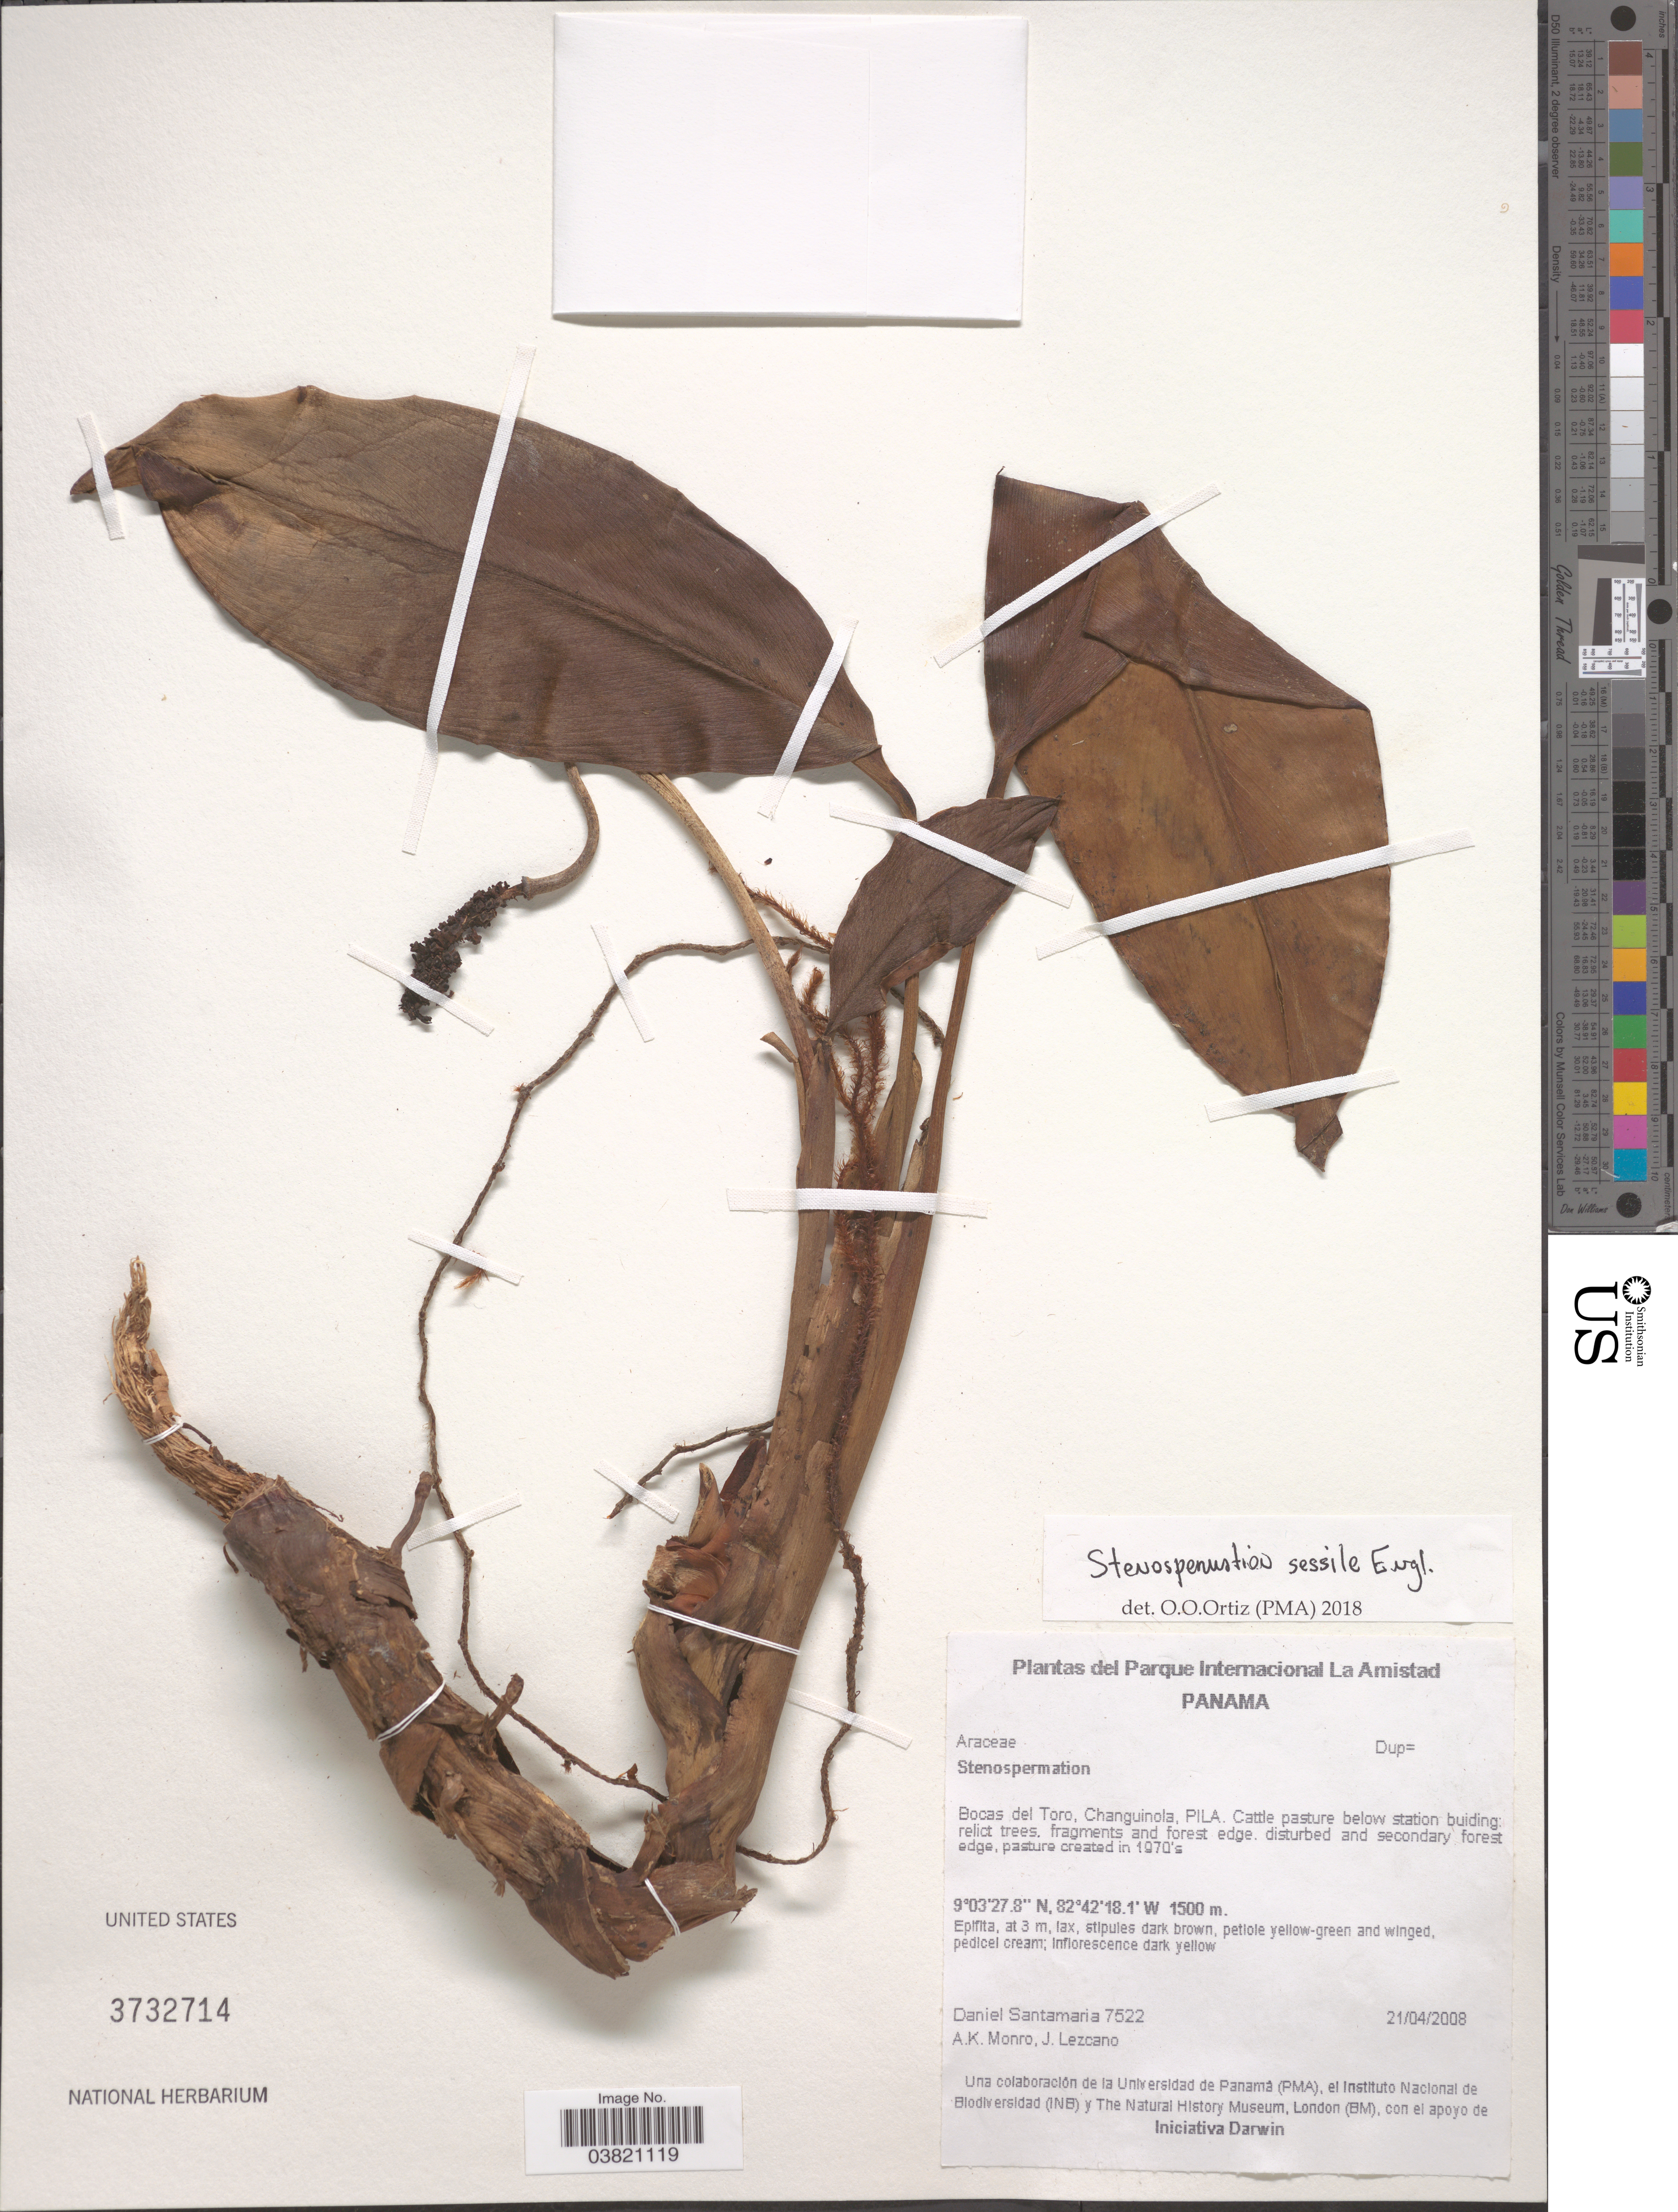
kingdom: Plantae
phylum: Tracheophyta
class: Liliopsida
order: Alismatales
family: Araceae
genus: Stenospermation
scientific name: Stenospermation sessile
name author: Engl.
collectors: D. Santamaria, A. K. Monro & J. Lezcano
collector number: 7522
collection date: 2008-04-21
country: Panama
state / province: Bocas del Toro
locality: Changuinola, PILA.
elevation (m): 1500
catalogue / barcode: US 3732714